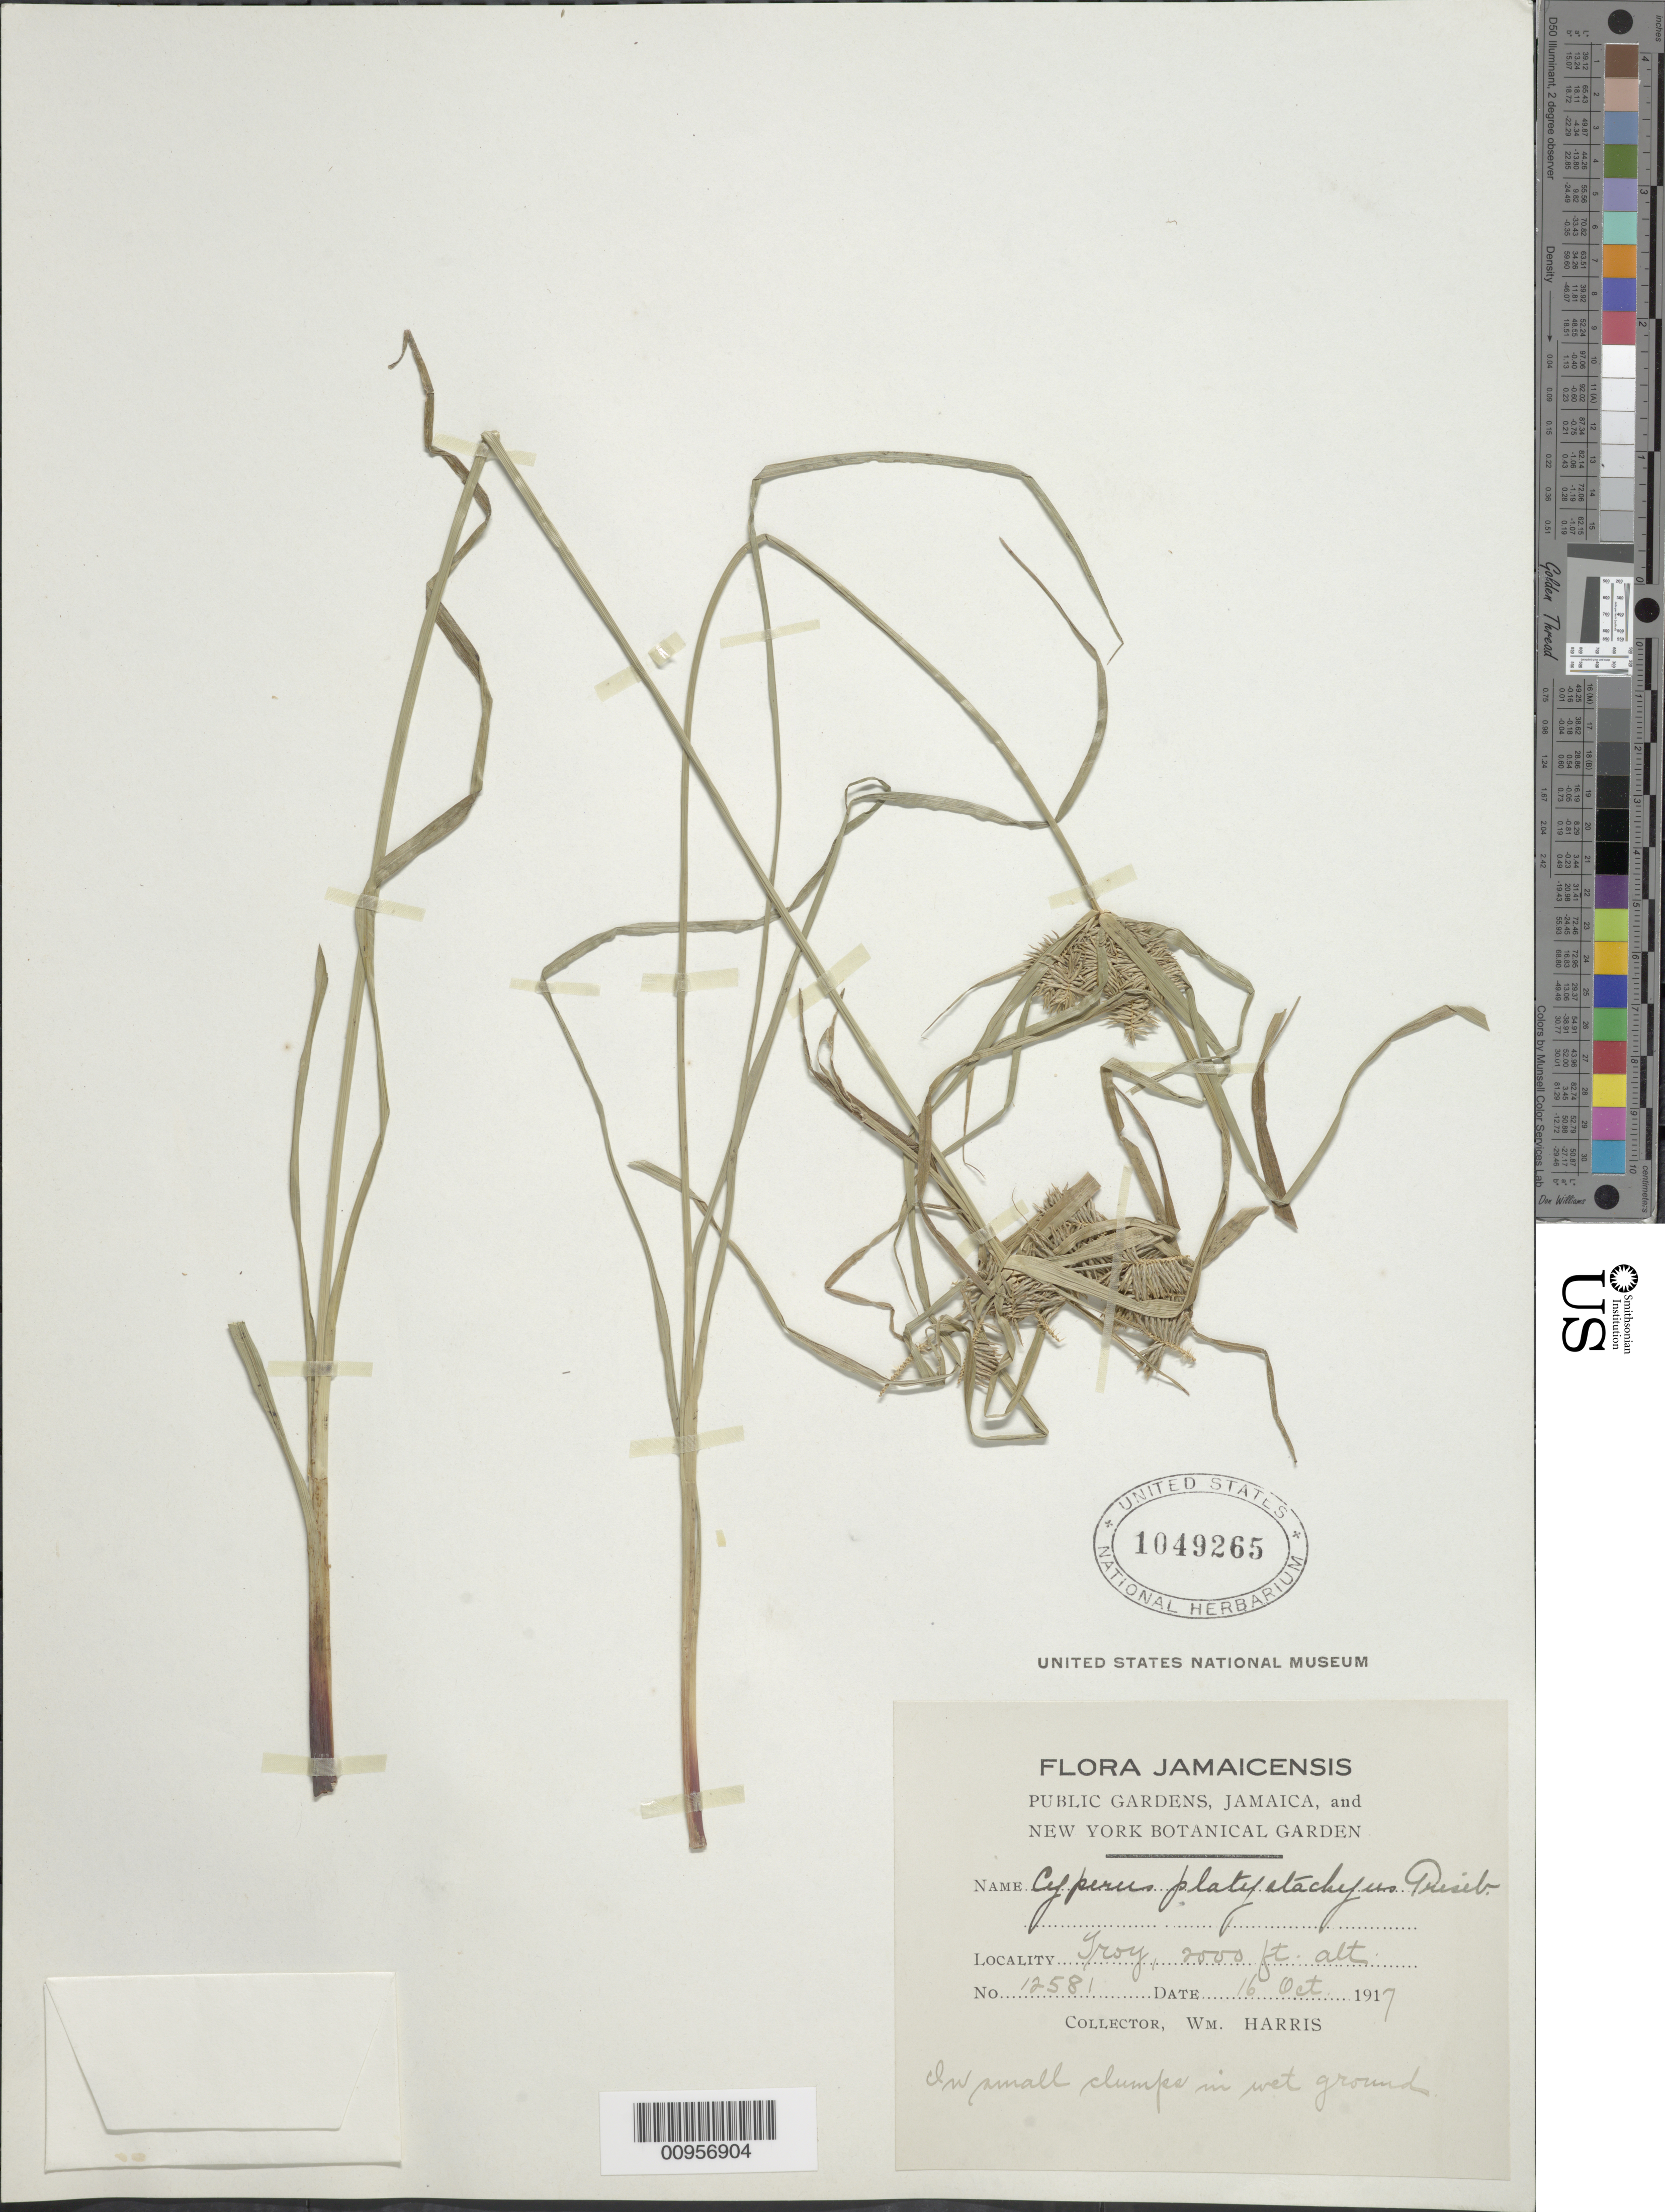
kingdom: Plantae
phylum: Tracheophyta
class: Liliopsida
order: Poales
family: Cyperaceae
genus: Cyperus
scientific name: Cyperus tenuis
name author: Sw.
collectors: W. H. Harris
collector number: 12581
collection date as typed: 16 Oct 1917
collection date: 1917-10-16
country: Jamaica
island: Jamaica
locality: Troy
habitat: In wet ground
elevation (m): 610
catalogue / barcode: US 1049265